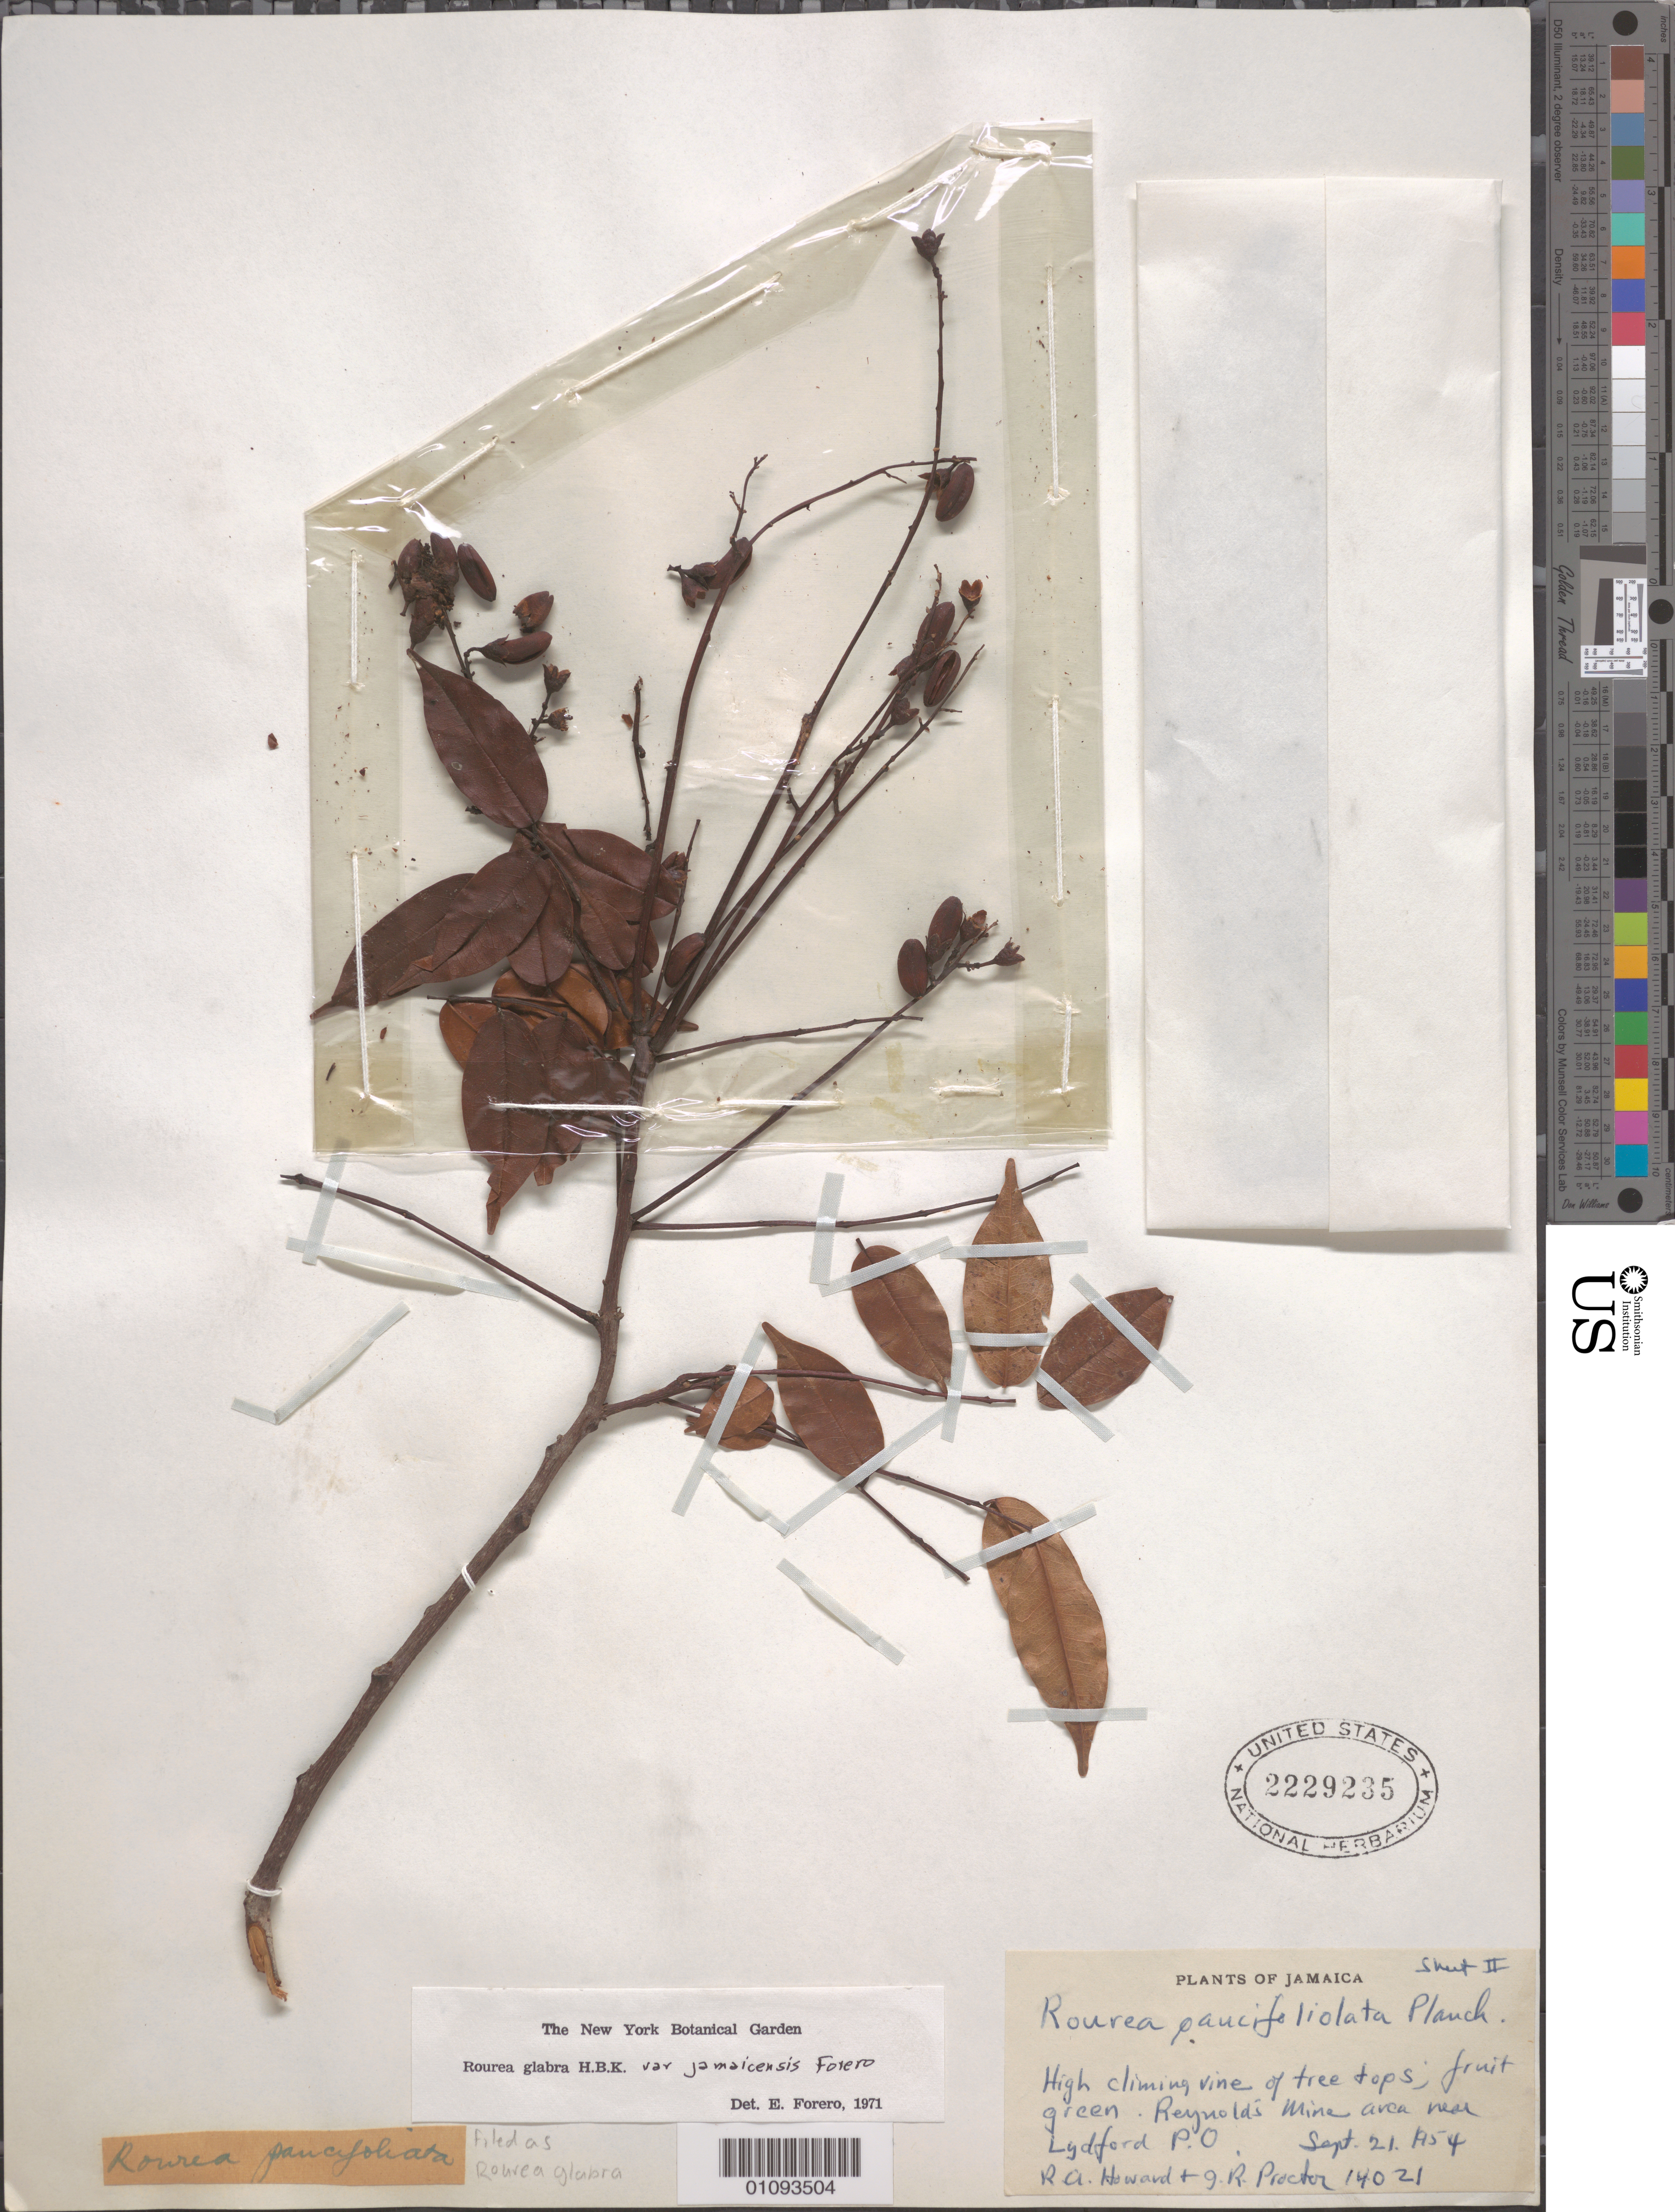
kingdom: Plantae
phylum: Tracheophyta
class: Magnoliopsida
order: Oxalidales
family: Connaraceae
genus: Rourea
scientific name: Rourea glabra var. jamaicensis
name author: Forero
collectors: R. A. Howard & G. R. Proctor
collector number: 14021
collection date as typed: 21 Sep 1954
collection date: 1954-09-21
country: Jamaica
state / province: Saint Ann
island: Jamaica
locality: Reynolds Mine area near Lydford P.O.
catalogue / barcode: US 2229235